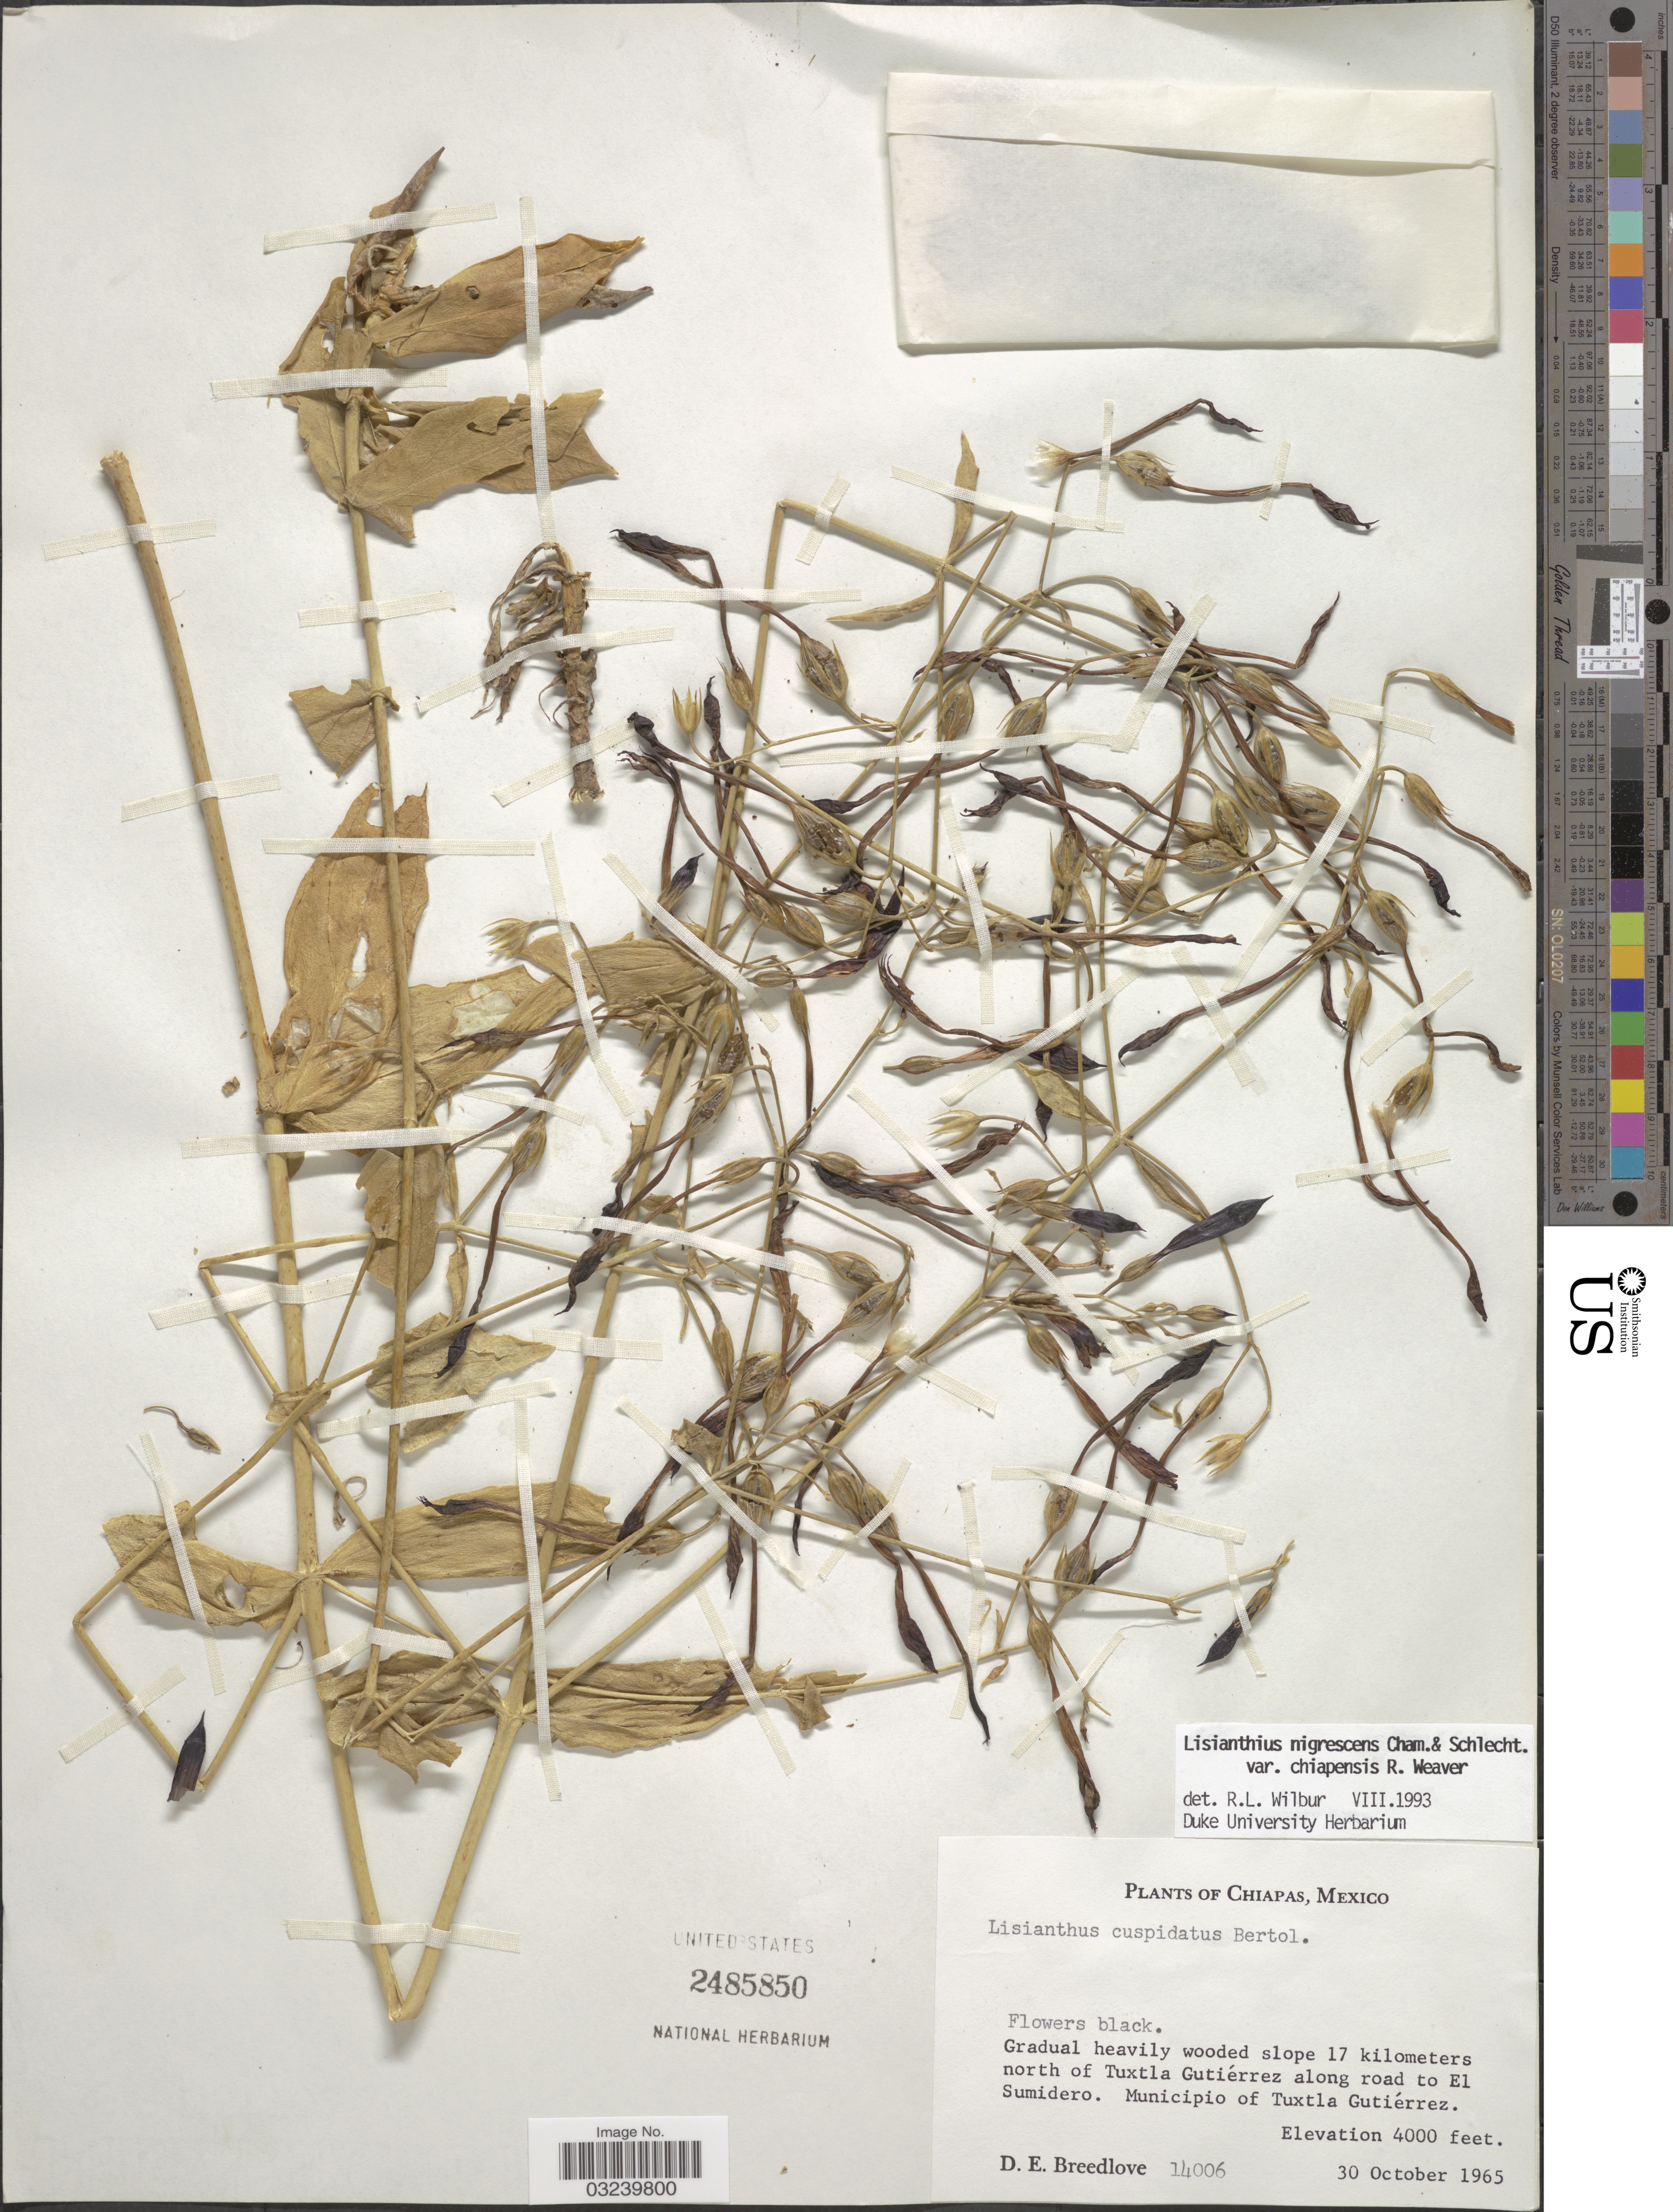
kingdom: Plantae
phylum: Tracheophyta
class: Magnoliopsida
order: Gentianales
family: Gentianaceae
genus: Lisianthius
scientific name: Lisianthius nigrescens var. chiapensis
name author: Weaver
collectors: D. E. Breedlove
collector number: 14006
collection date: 1965-10-30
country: Mexico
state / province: Chiapas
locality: Gradual heavily wooded slope 17 kilometers north of Tuxtla Gutiérrez along road to El Sumidero. Municipio of Tuxtla Gutiérrez.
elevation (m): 1219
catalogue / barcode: US 2485850